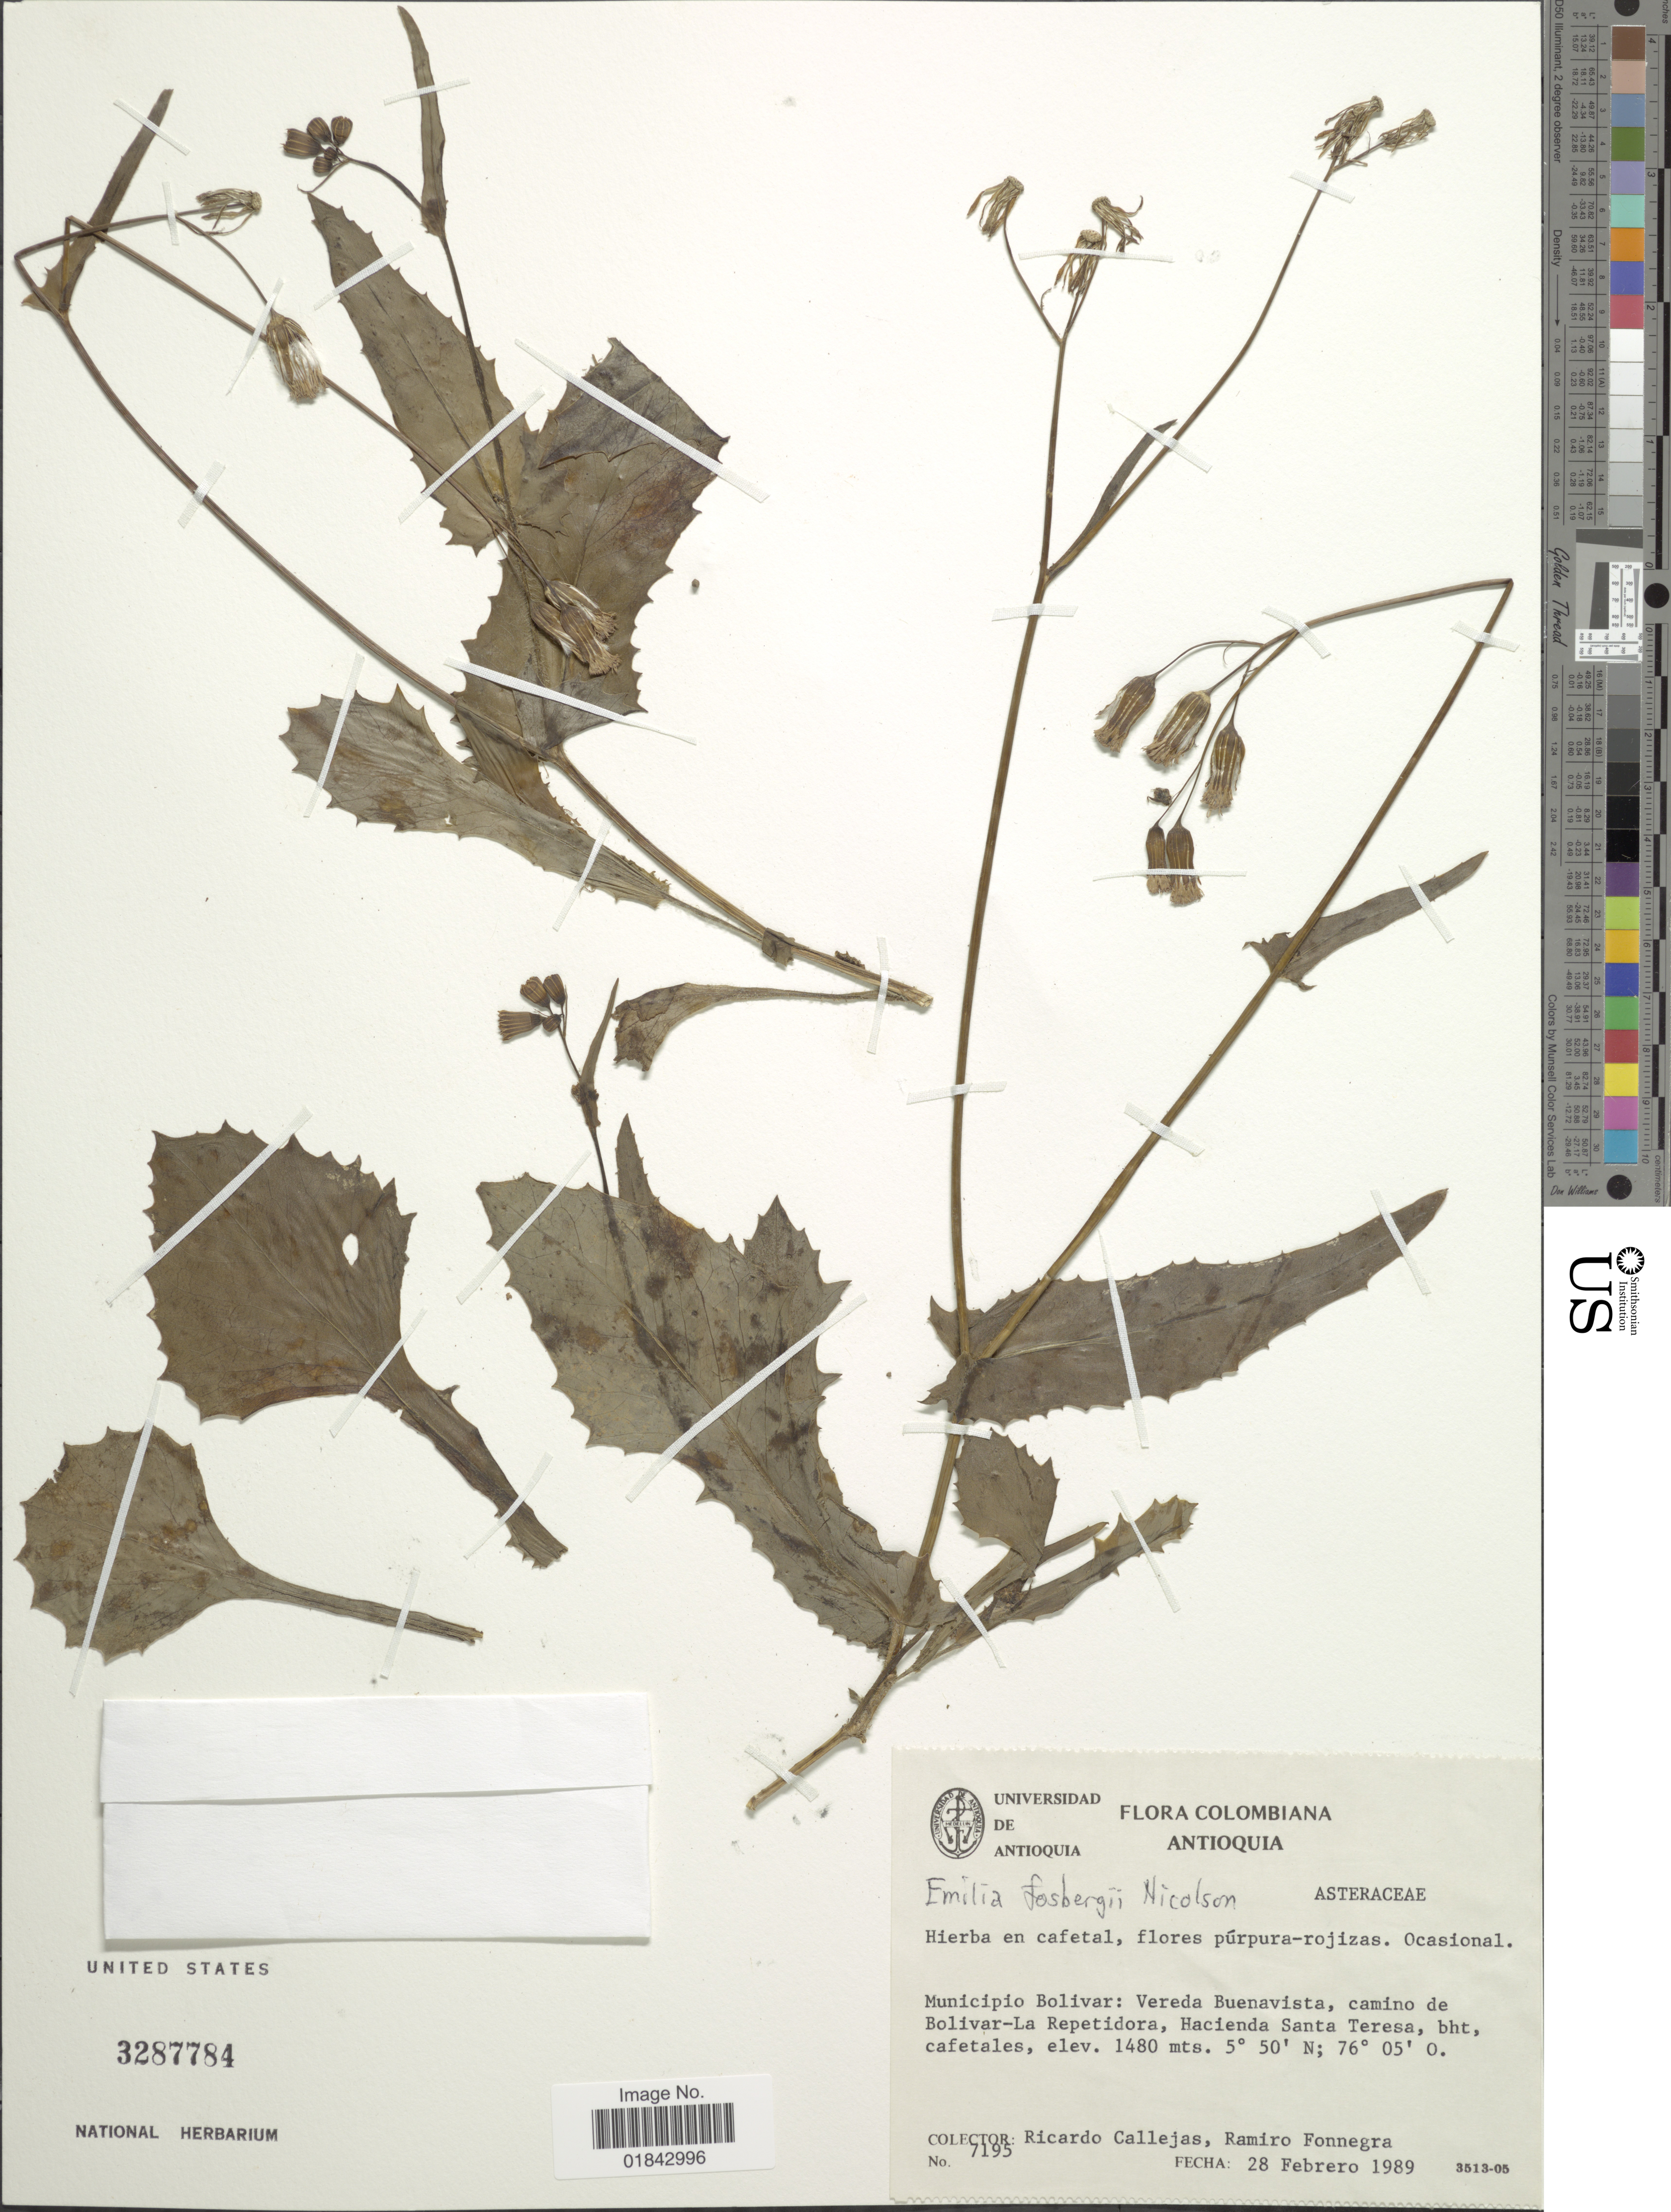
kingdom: Plantae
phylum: Tracheophyta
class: Magnoliopsida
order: Asterales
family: Asteraceae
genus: Emilia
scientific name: Emilia fosbergii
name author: Nicolson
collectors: R. Callejas & R. Fonnegra G.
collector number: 7195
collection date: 1989-02-28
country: Colombia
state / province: Antioquia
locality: Municipio Bolivar: Vereda Buenavista, camino de Bolivar-La Repetidora, Hacienda Santa Teresa, bht, cafetales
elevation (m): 1480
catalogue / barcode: US 3287784